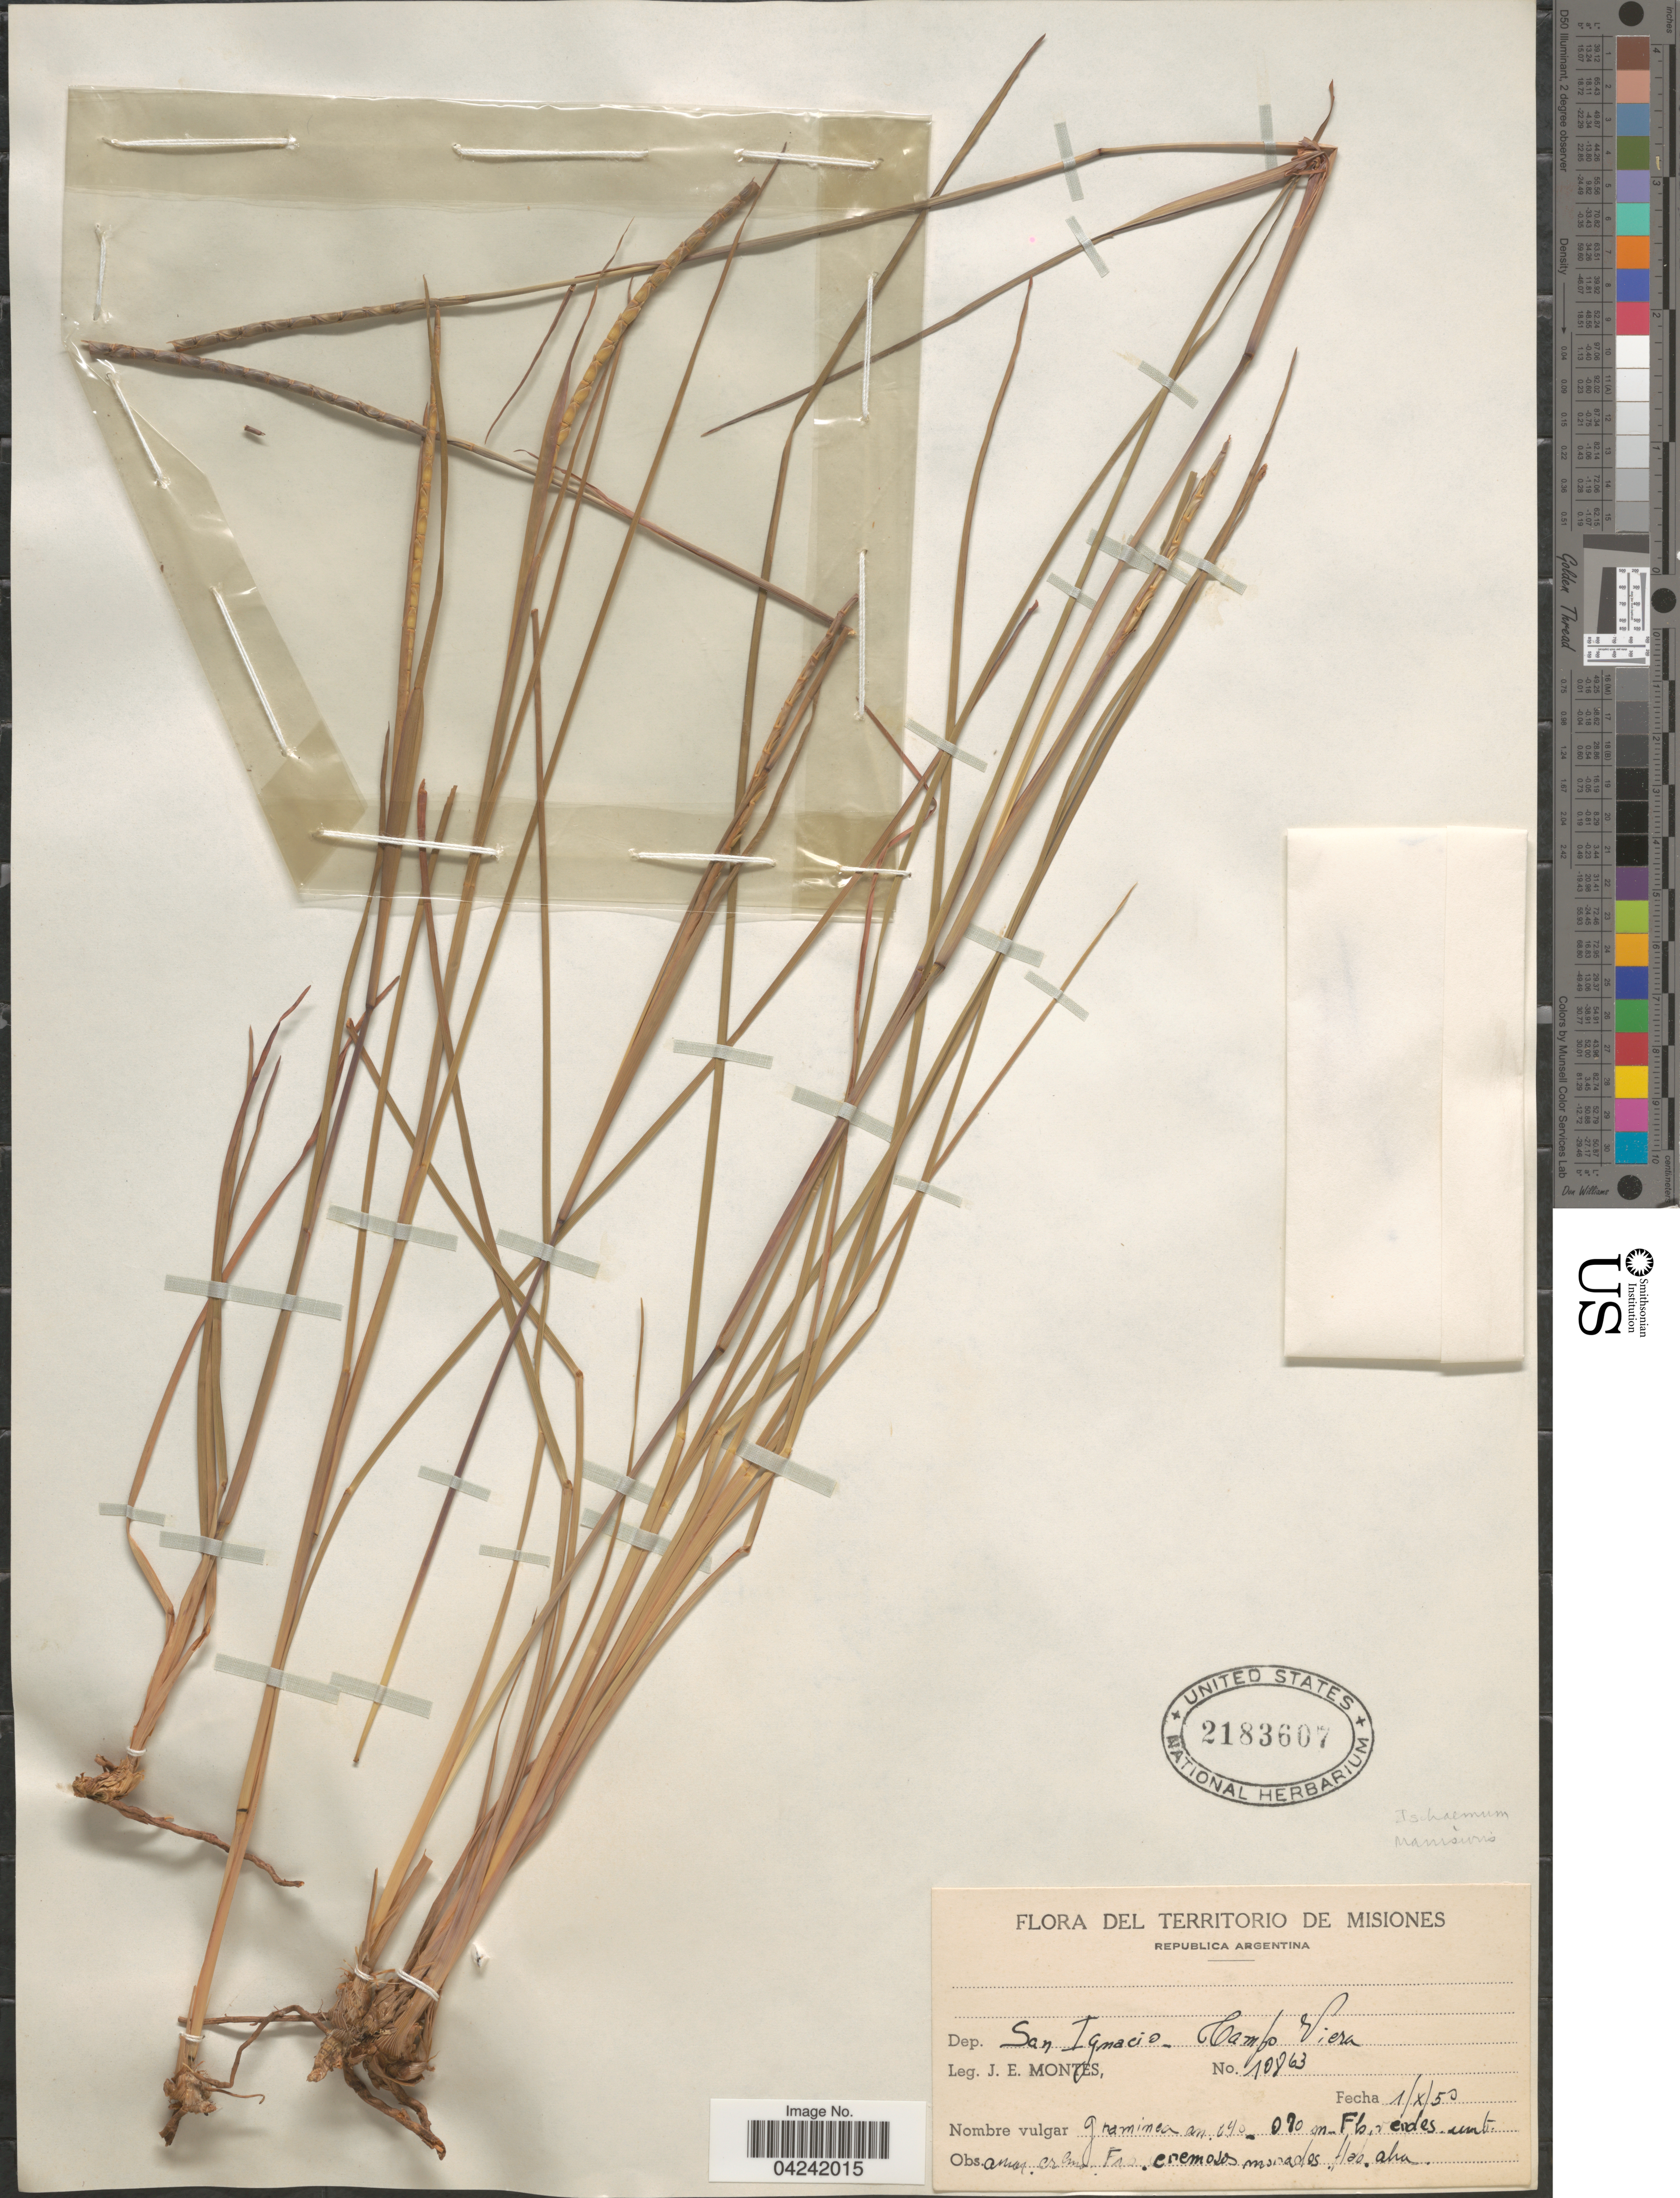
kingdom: Plantae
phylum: Tracheophyta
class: Liliopsida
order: Poales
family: Poaceae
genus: Mnesithea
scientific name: Mnesithea selloana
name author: (Hack.) de Koning & Sosef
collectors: J. E. Montes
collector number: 10863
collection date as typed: Transcribed d/m/y: 1/10/50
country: Argentina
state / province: Misiones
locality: Dep. San Ignacio. Campo Viera.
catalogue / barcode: US 2183607